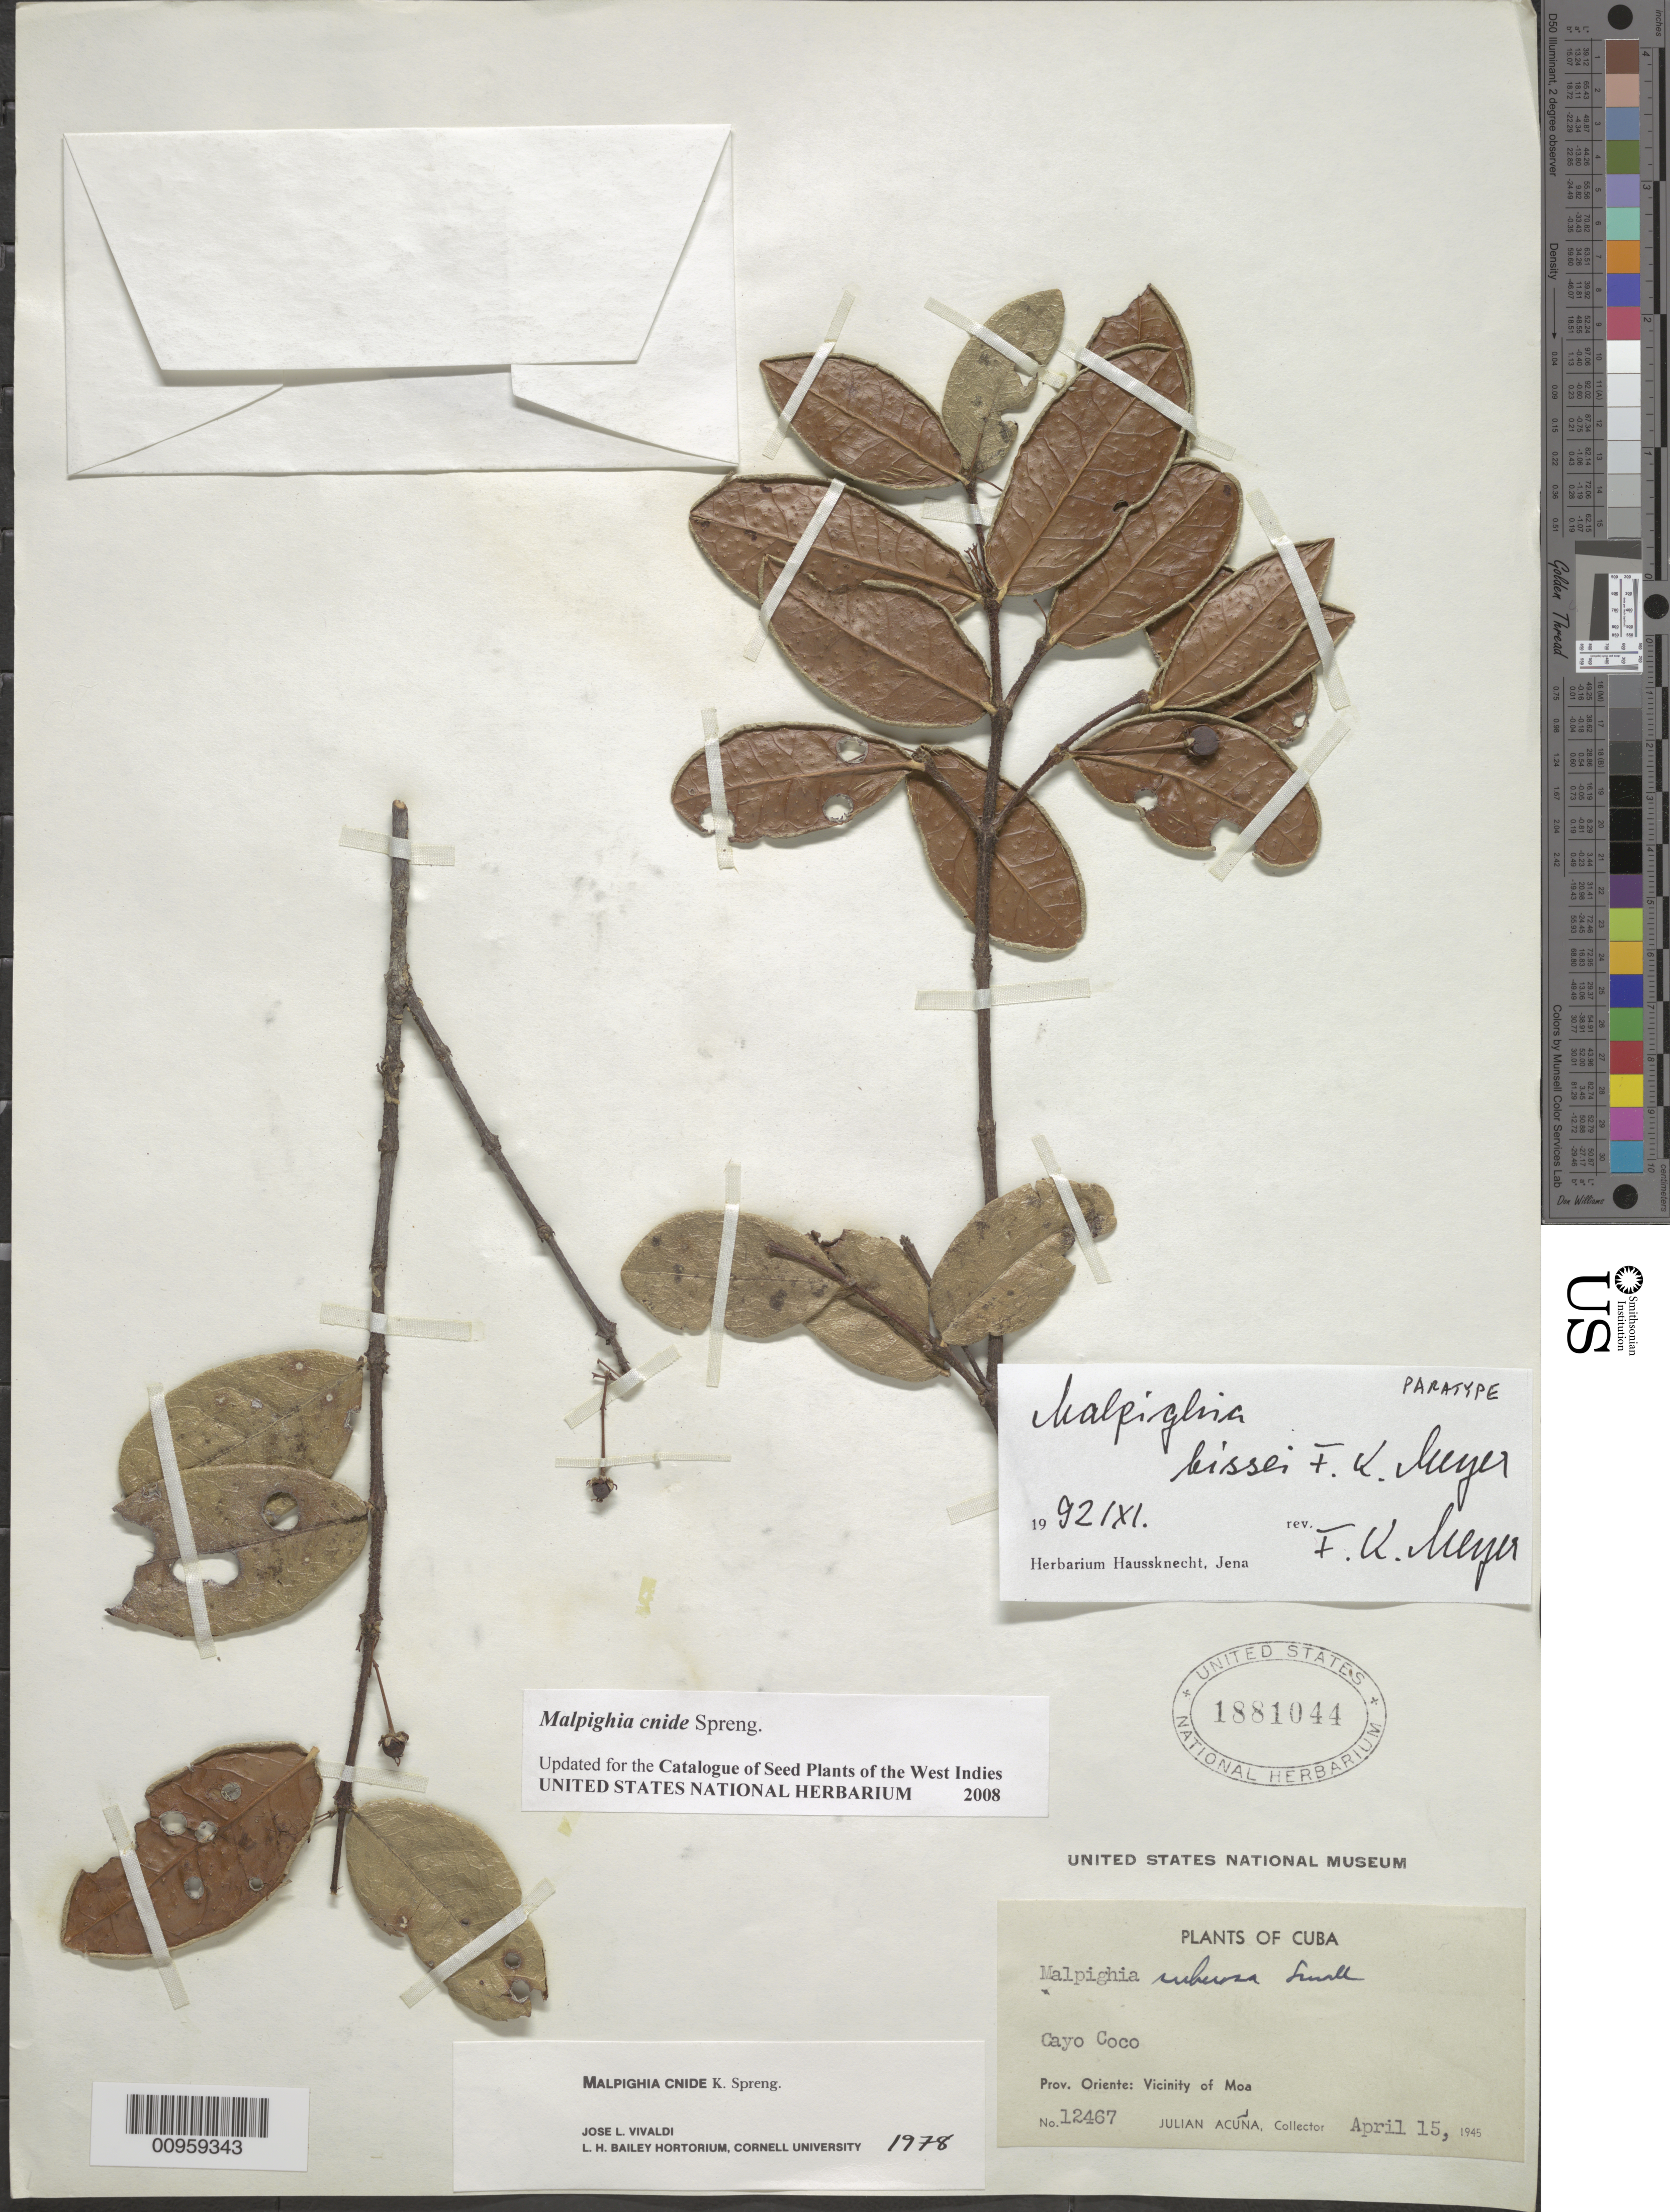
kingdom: Plantae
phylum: Tracheophyta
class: Magnoliopsida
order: Malpighiales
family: Malpighiaceae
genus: Malpighia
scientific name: Malpighia cnide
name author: Spreng.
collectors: J. Acuña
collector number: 12467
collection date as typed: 15 Apr 1945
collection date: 1945-04-15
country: Cuba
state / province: Holguín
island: Cuba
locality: Vicinity of Moa [Oriente], Cayo Coco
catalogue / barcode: US 1881044